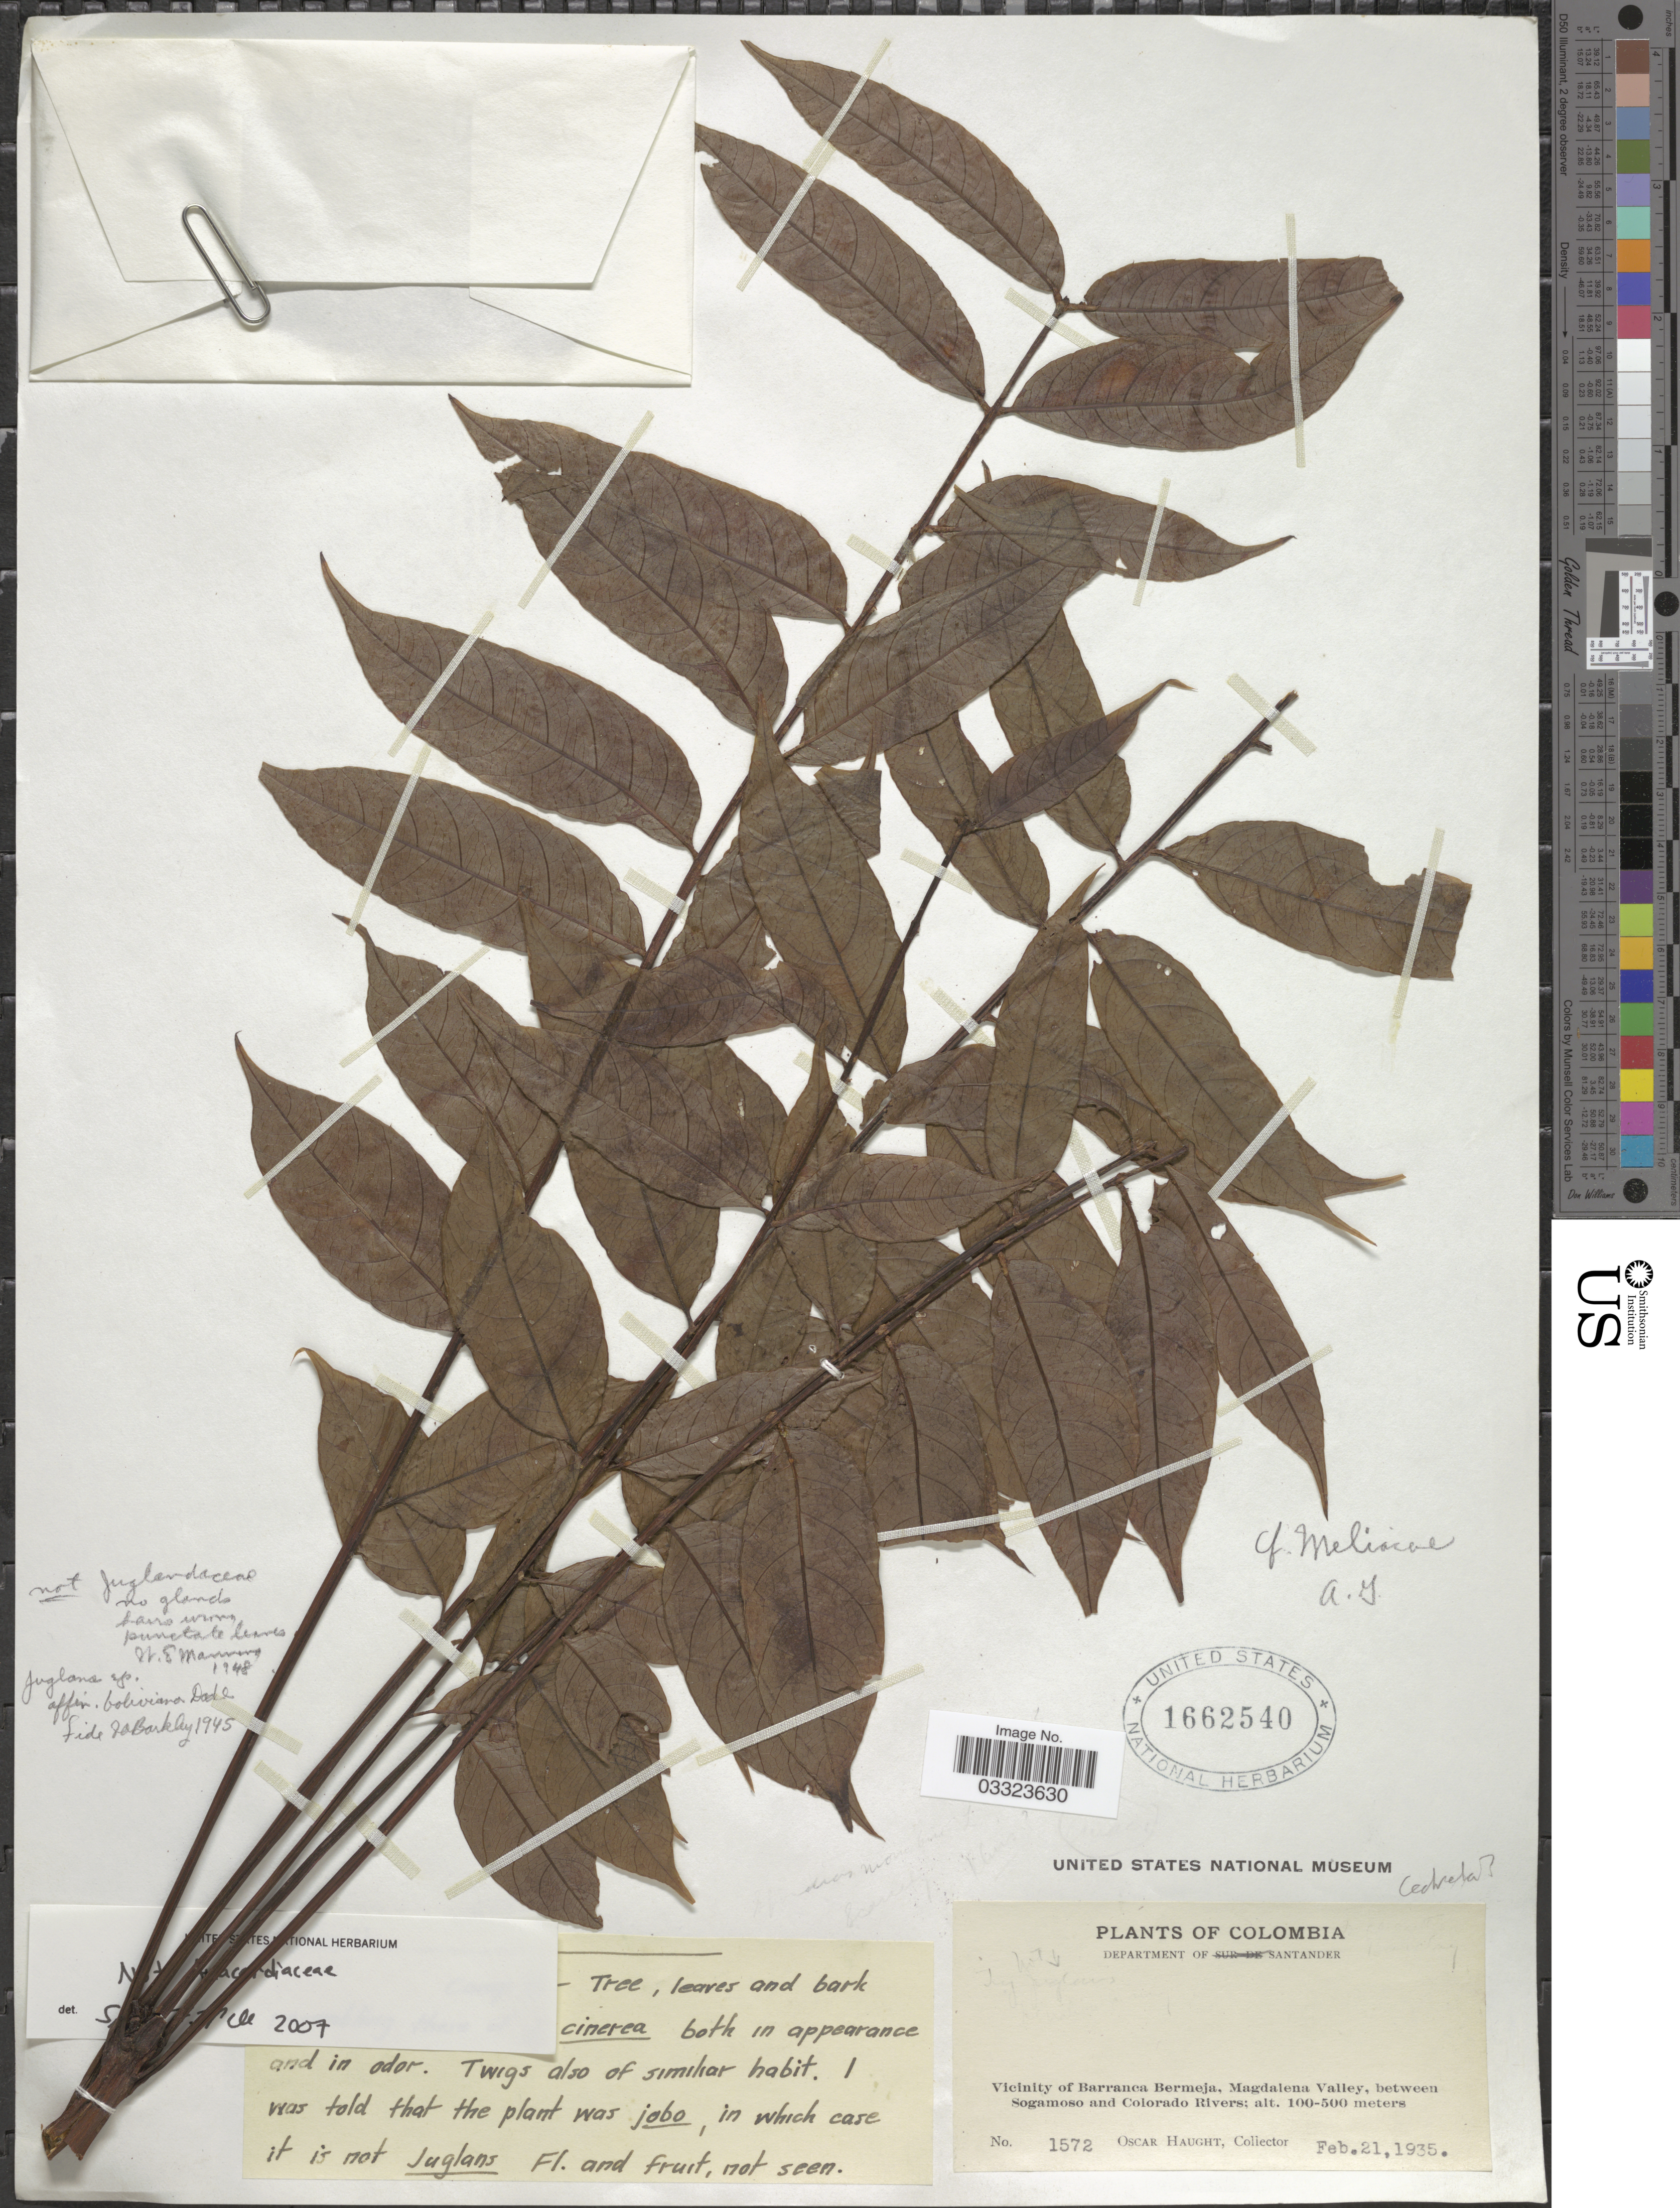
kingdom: Plantae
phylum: Tracheophyta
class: Magnoliopsida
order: Sapindales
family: Meliaceae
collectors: O. L. Haught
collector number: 1572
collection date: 1935-02-21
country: Colombia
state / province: Santander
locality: Vicinity of Barranca Bermeja, Magdalena Valley, between Sogamoso and Colorado Rivers.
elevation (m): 100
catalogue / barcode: US 1662540